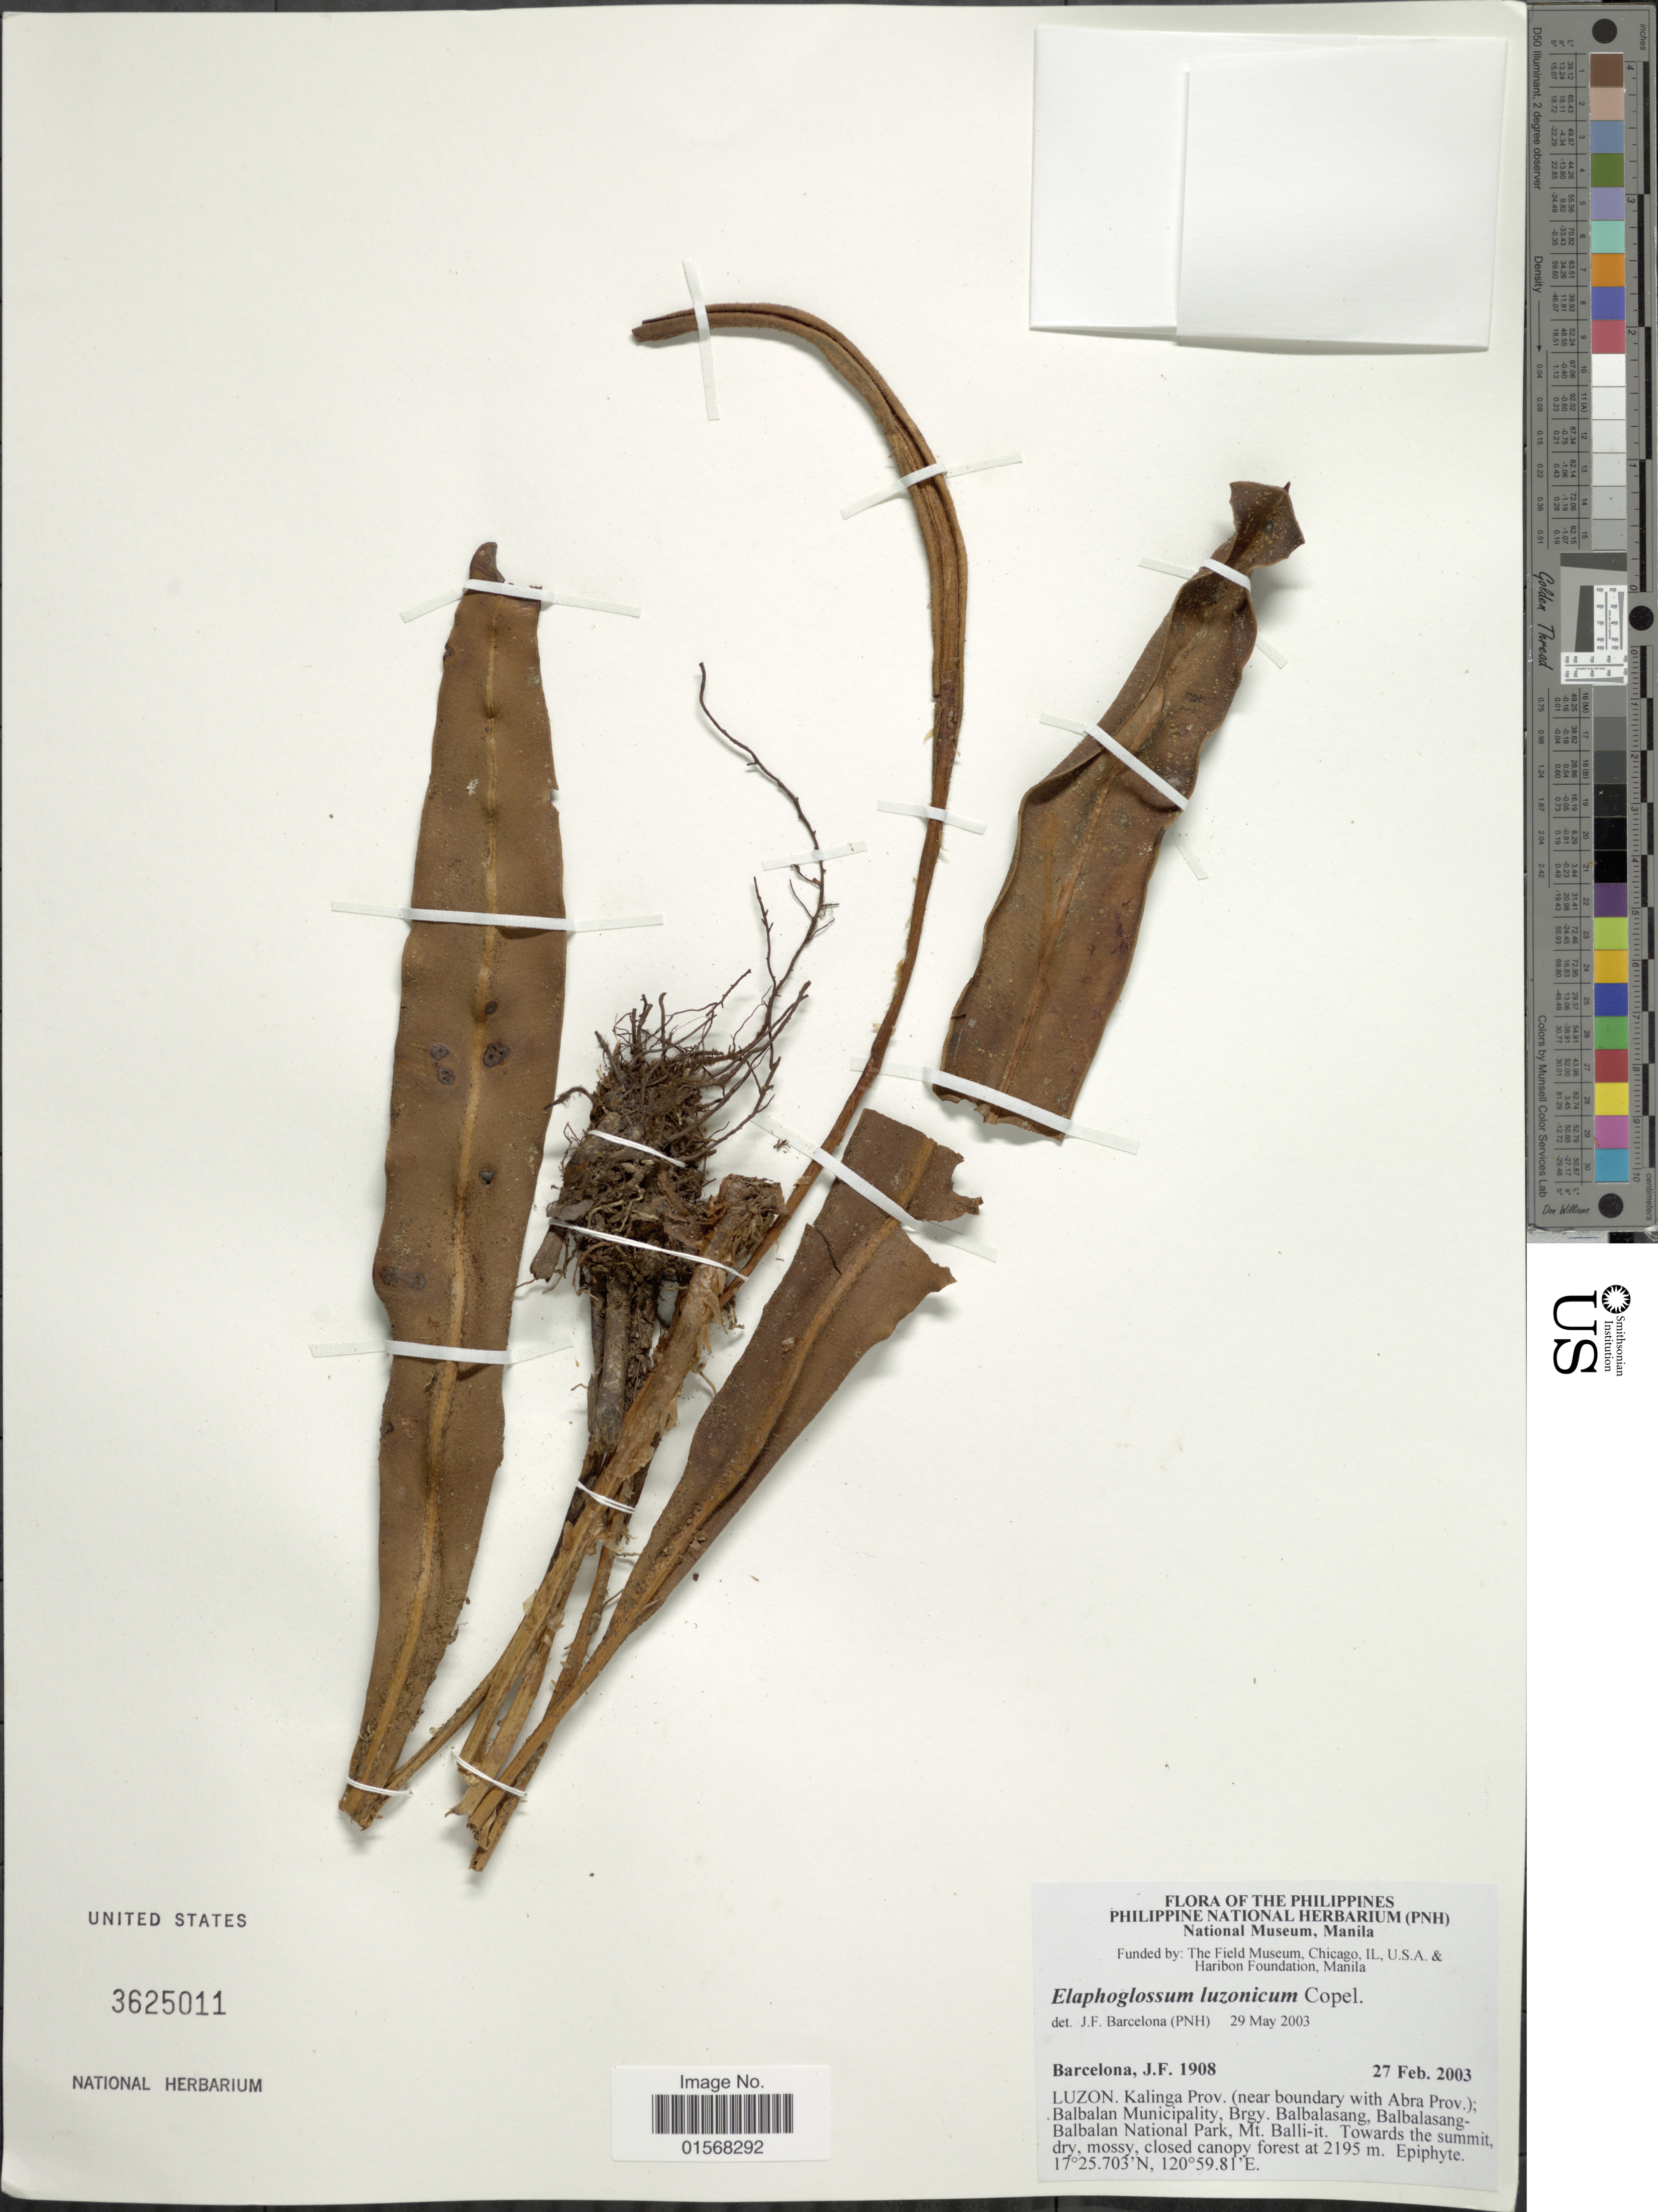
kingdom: Plantae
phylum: Tracheophyta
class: Polypodiopsida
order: Polypodiales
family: Dryopteridaceae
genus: Elaphoglossum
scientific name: Elaphoglossum luzonicum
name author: Copel. in Elmer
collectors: J. F. Barcelona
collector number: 1908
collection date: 2003-02-27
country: Philippines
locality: Luzon, Kalinga Prov. (near boundary with Abra Prov.); Balbalan Municipality, Brgy. Balbalasang, Balbalasang- Balbalan National Park, Mt. Balli-it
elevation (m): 2195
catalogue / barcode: US 3625011